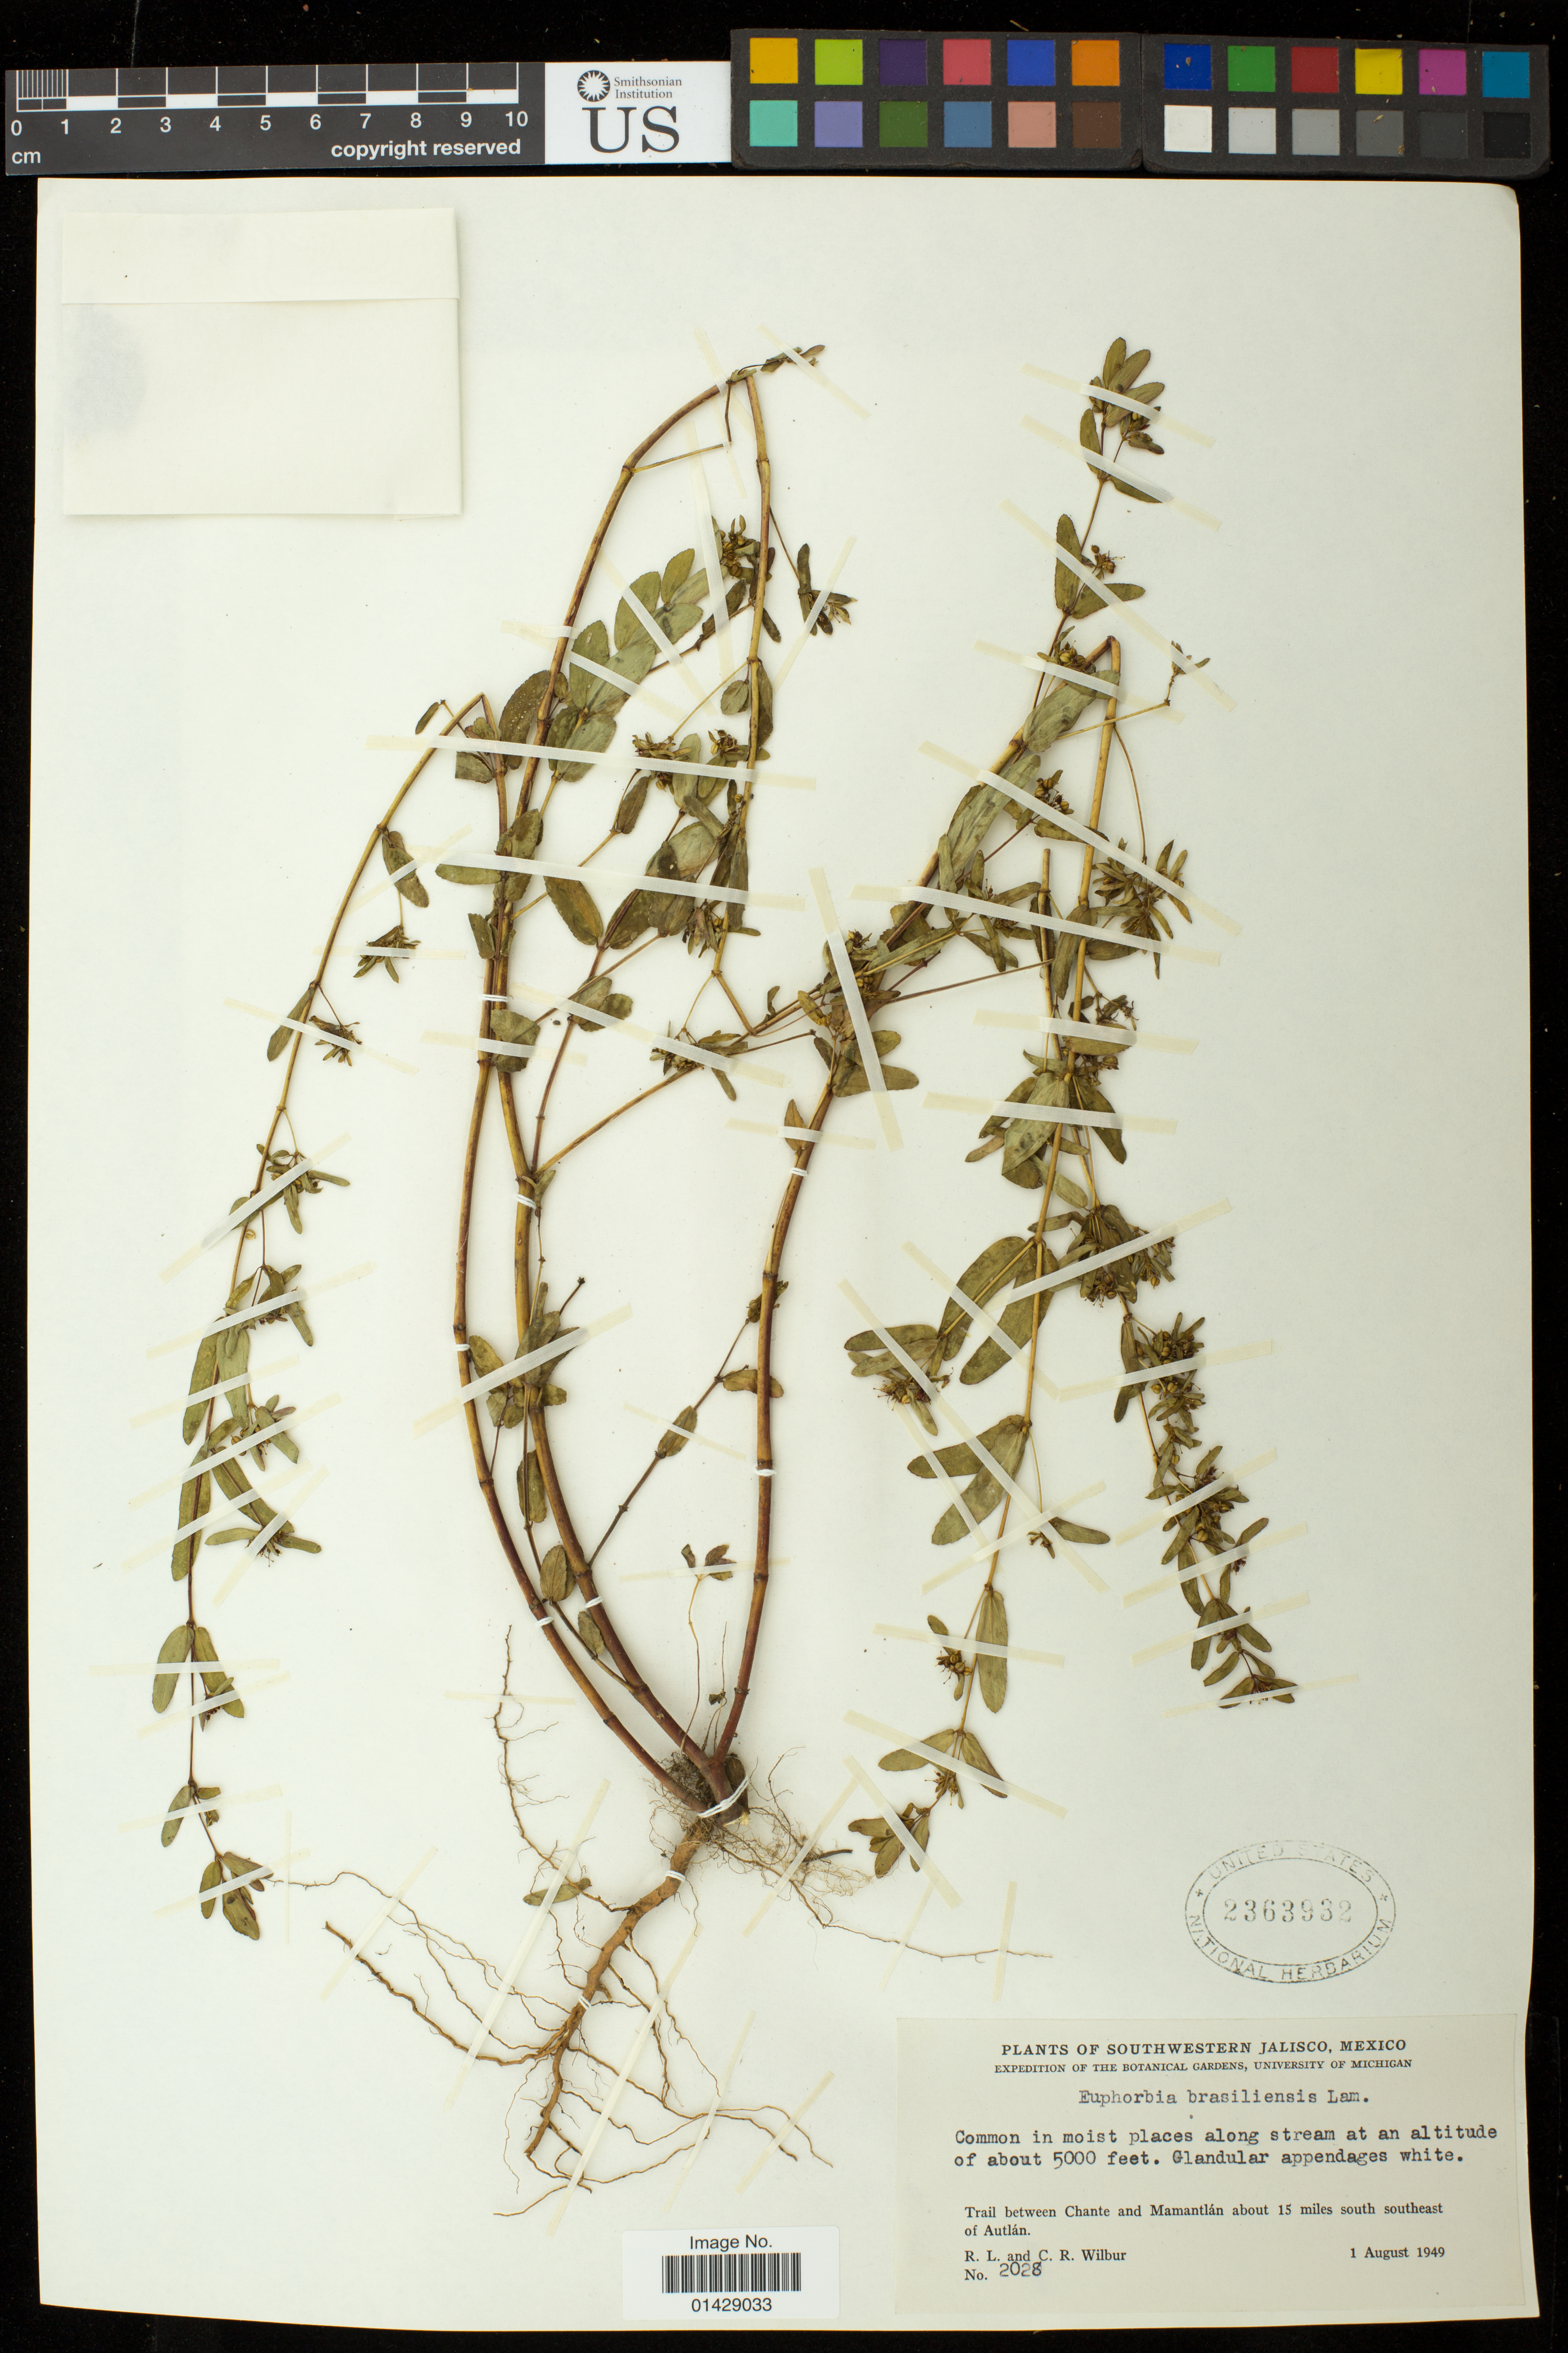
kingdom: Plantae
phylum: Tracheophyta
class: Magnoliopsida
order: Malpighiales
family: Euphorbiaceae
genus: Euphorbia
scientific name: Euphorbia hyssopifolia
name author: L.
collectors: R. L. Wilbur & C. Wilbur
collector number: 2028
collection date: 1949-08-01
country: Mexico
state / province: Jalisco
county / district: Autlán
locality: Trail between Chante and Mamantlan about 15 miles south southeast of Autlan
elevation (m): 1524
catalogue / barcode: US 2363932